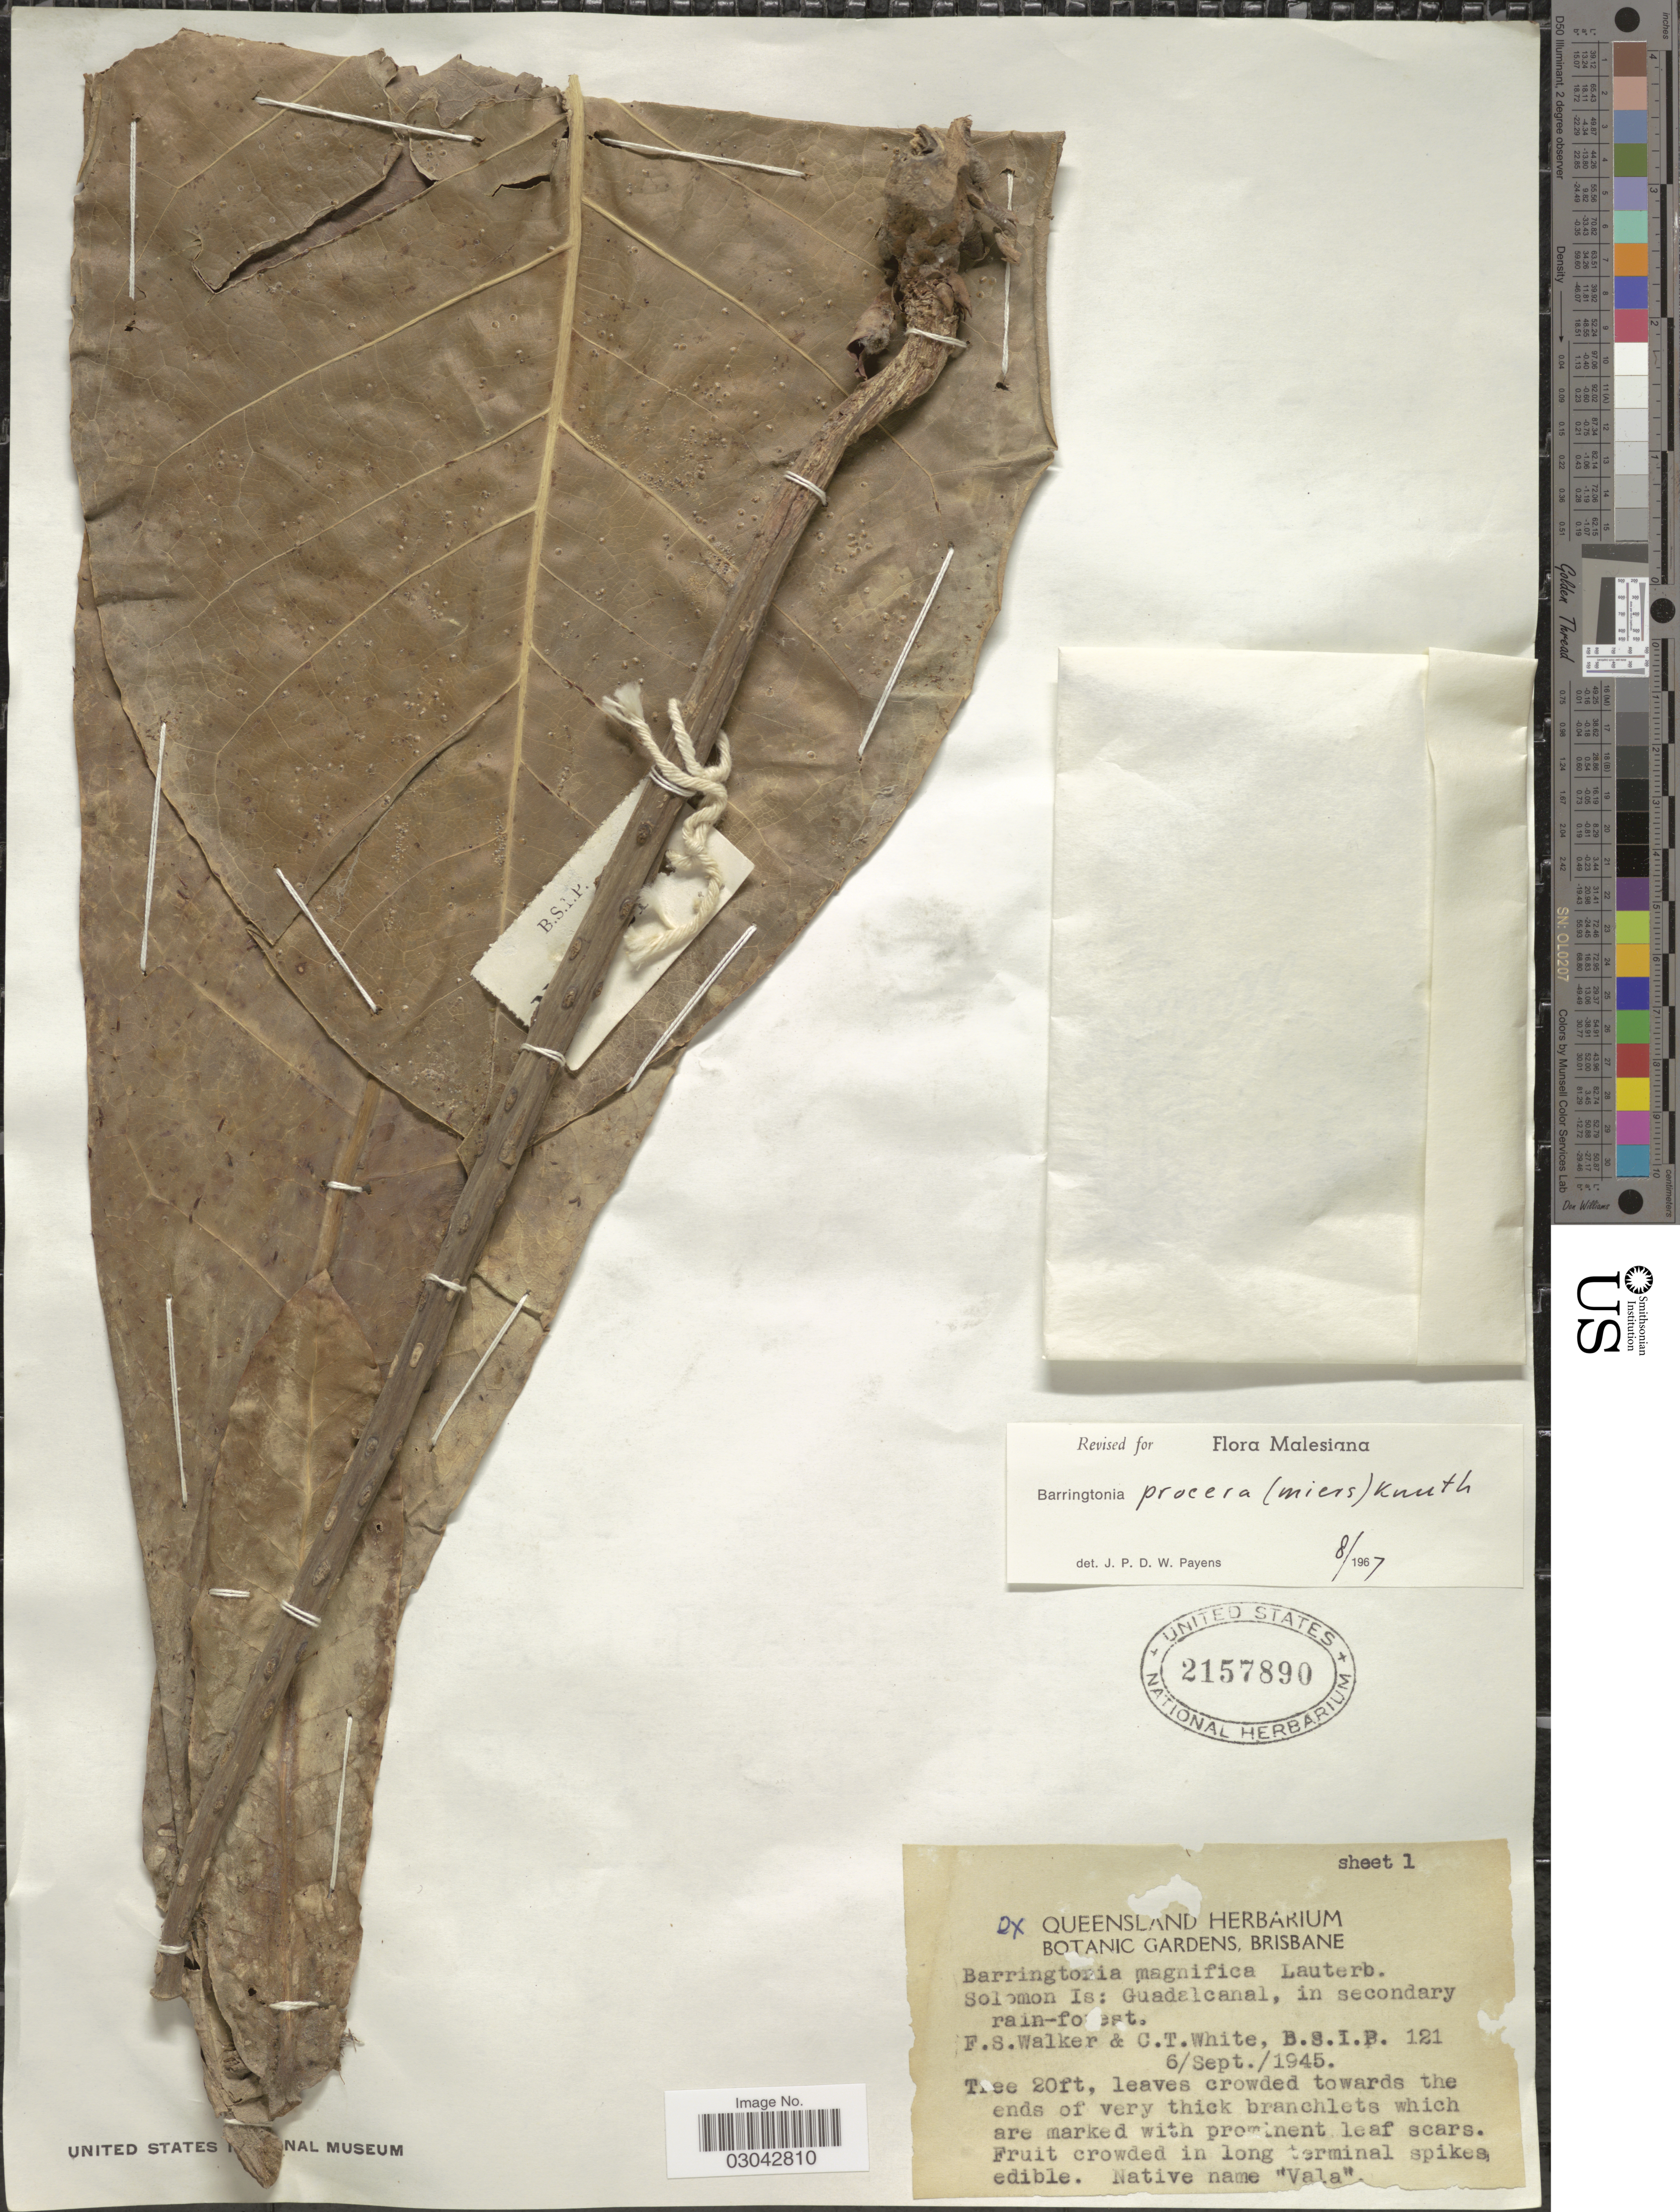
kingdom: Plantae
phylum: Tracheophyta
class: Magnoliopsida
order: Ericales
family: Lecythidaceae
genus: Barringtonia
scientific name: Barringtonia procera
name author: (Miers) R. Knuth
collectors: F. Walker & C. T. White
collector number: B.S.I.P.121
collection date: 1945-09-06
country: Solomon Islands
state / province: Solomon Islands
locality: Solomon Is: Guadalcanal, in seconday rain-forest.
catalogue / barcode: US 2157890